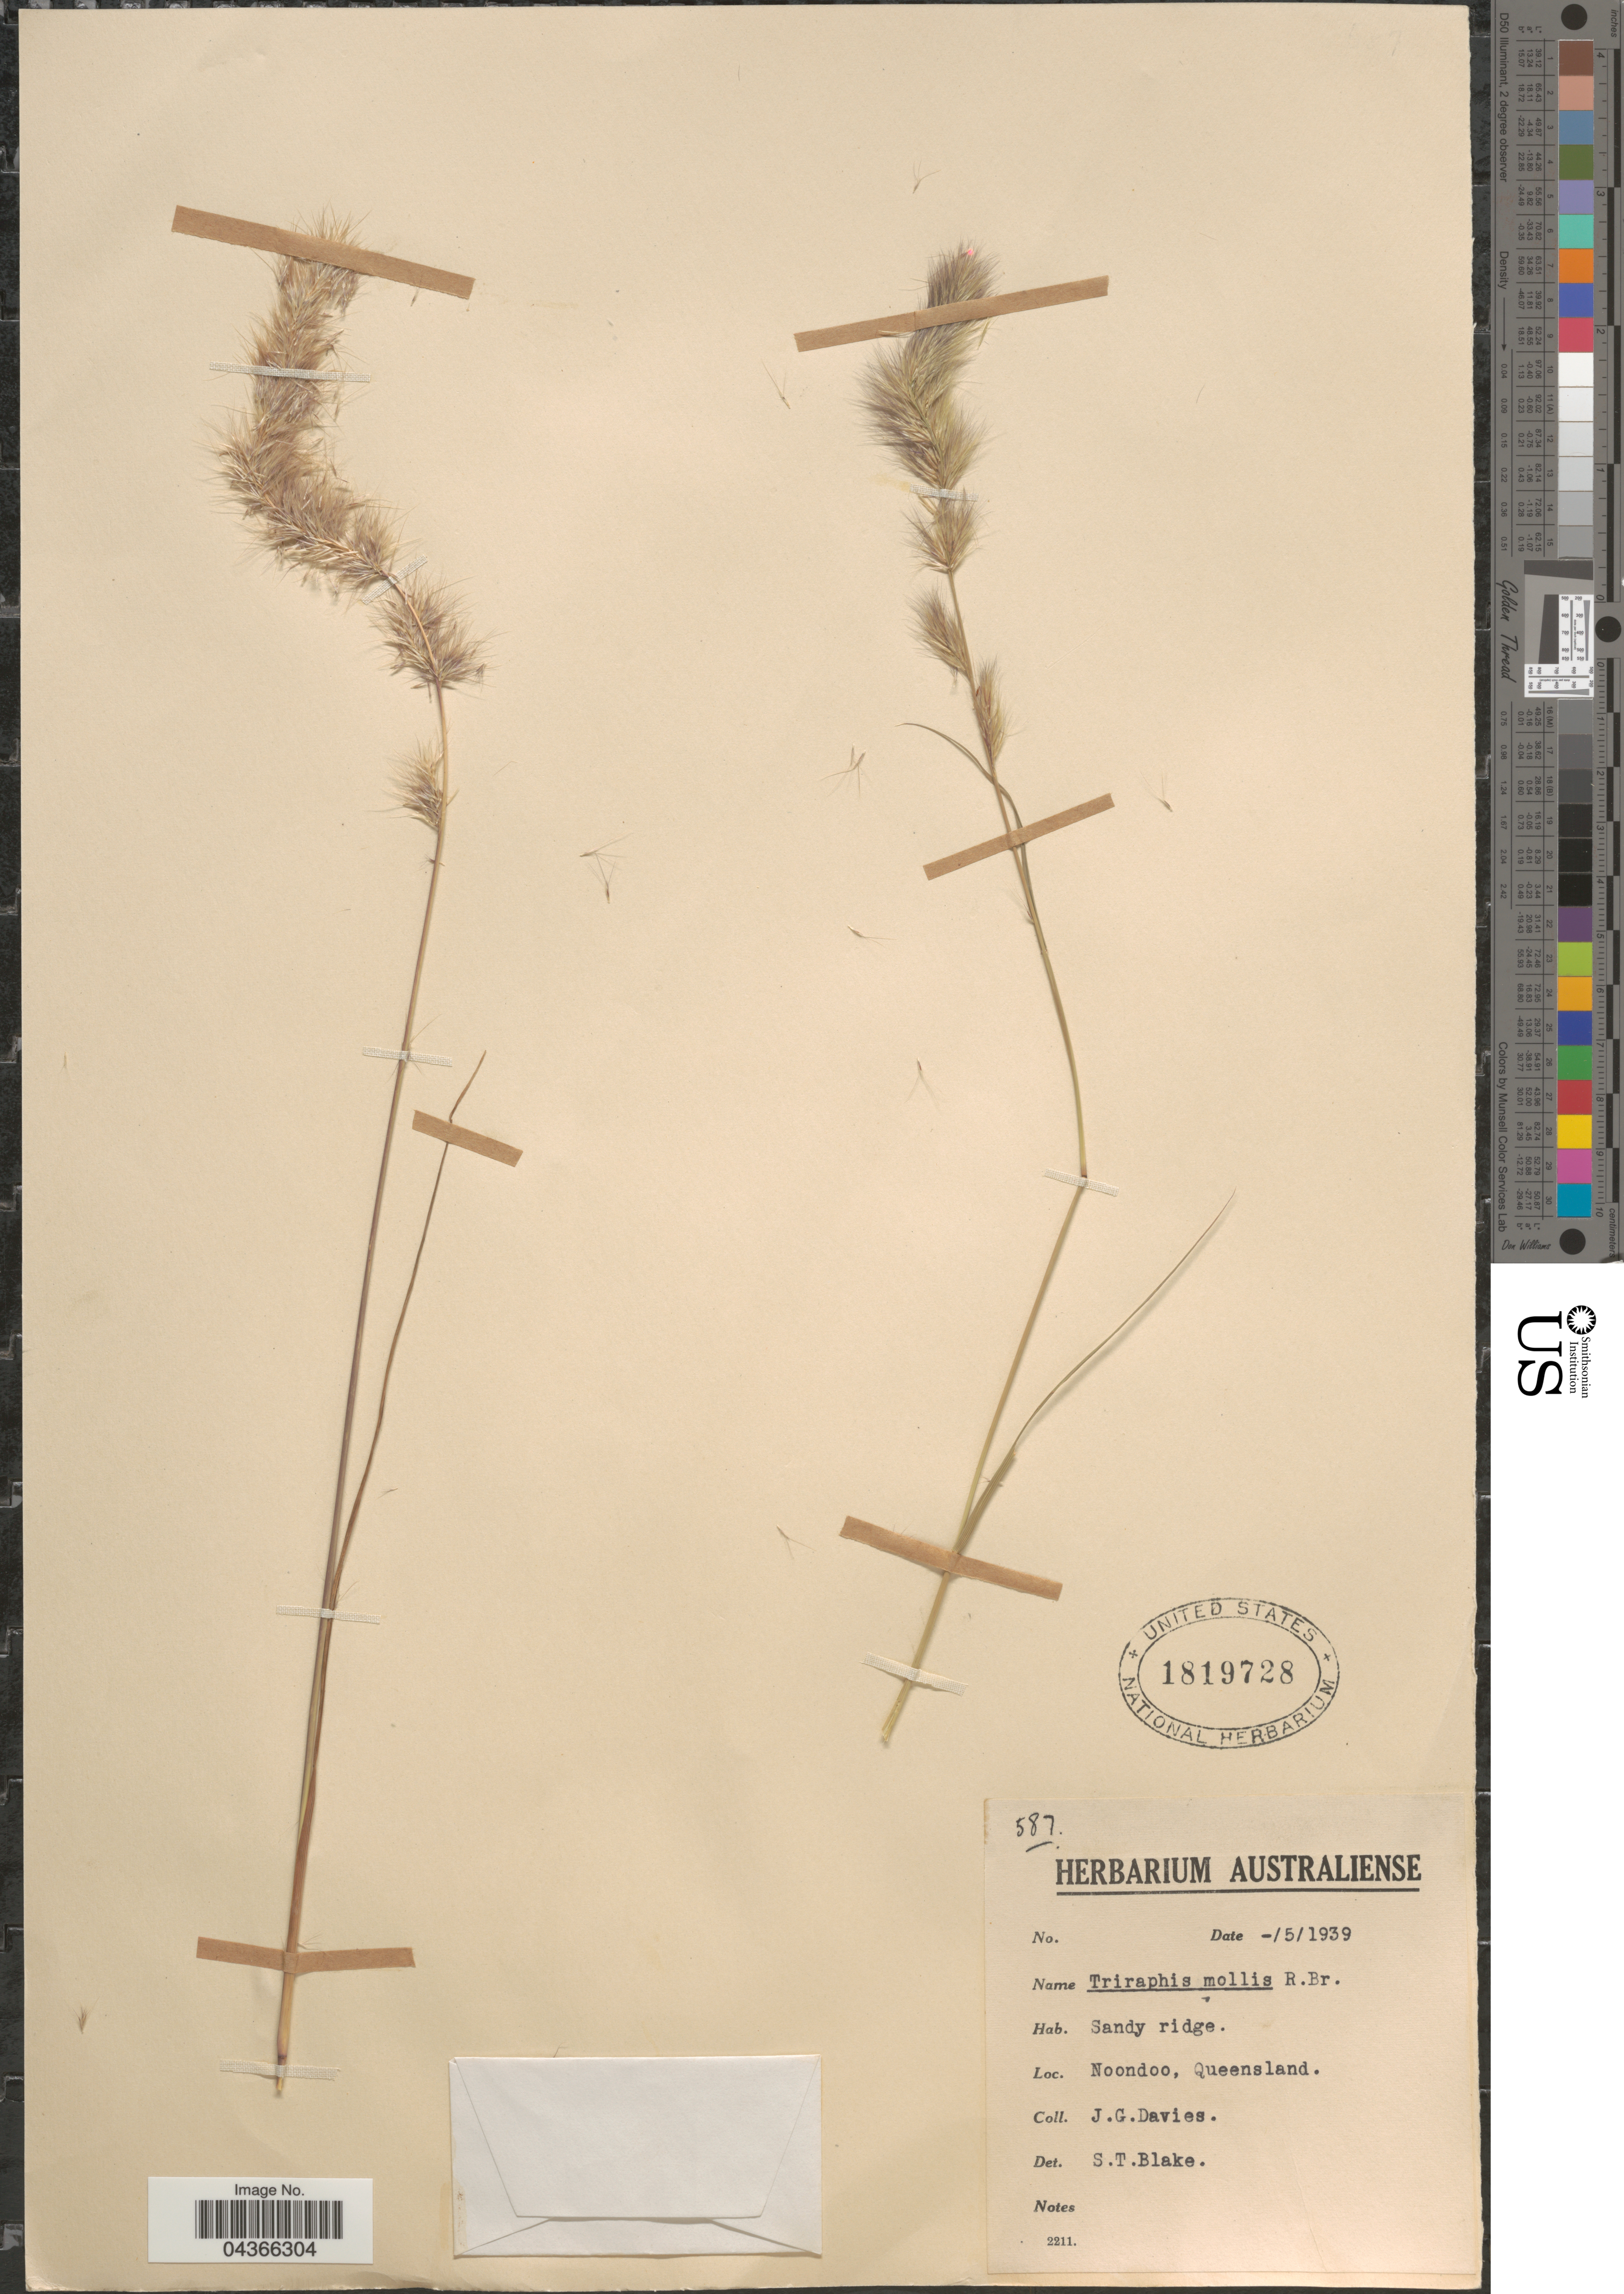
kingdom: Plantae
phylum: Tracheophyta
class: Liliopsida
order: Poales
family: Poaceae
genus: Triraphis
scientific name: Triraphis mollis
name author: R. Br.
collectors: J. Davies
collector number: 587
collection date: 1939-05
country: Australia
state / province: Queensland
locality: Noondoo.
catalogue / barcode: US 1819728